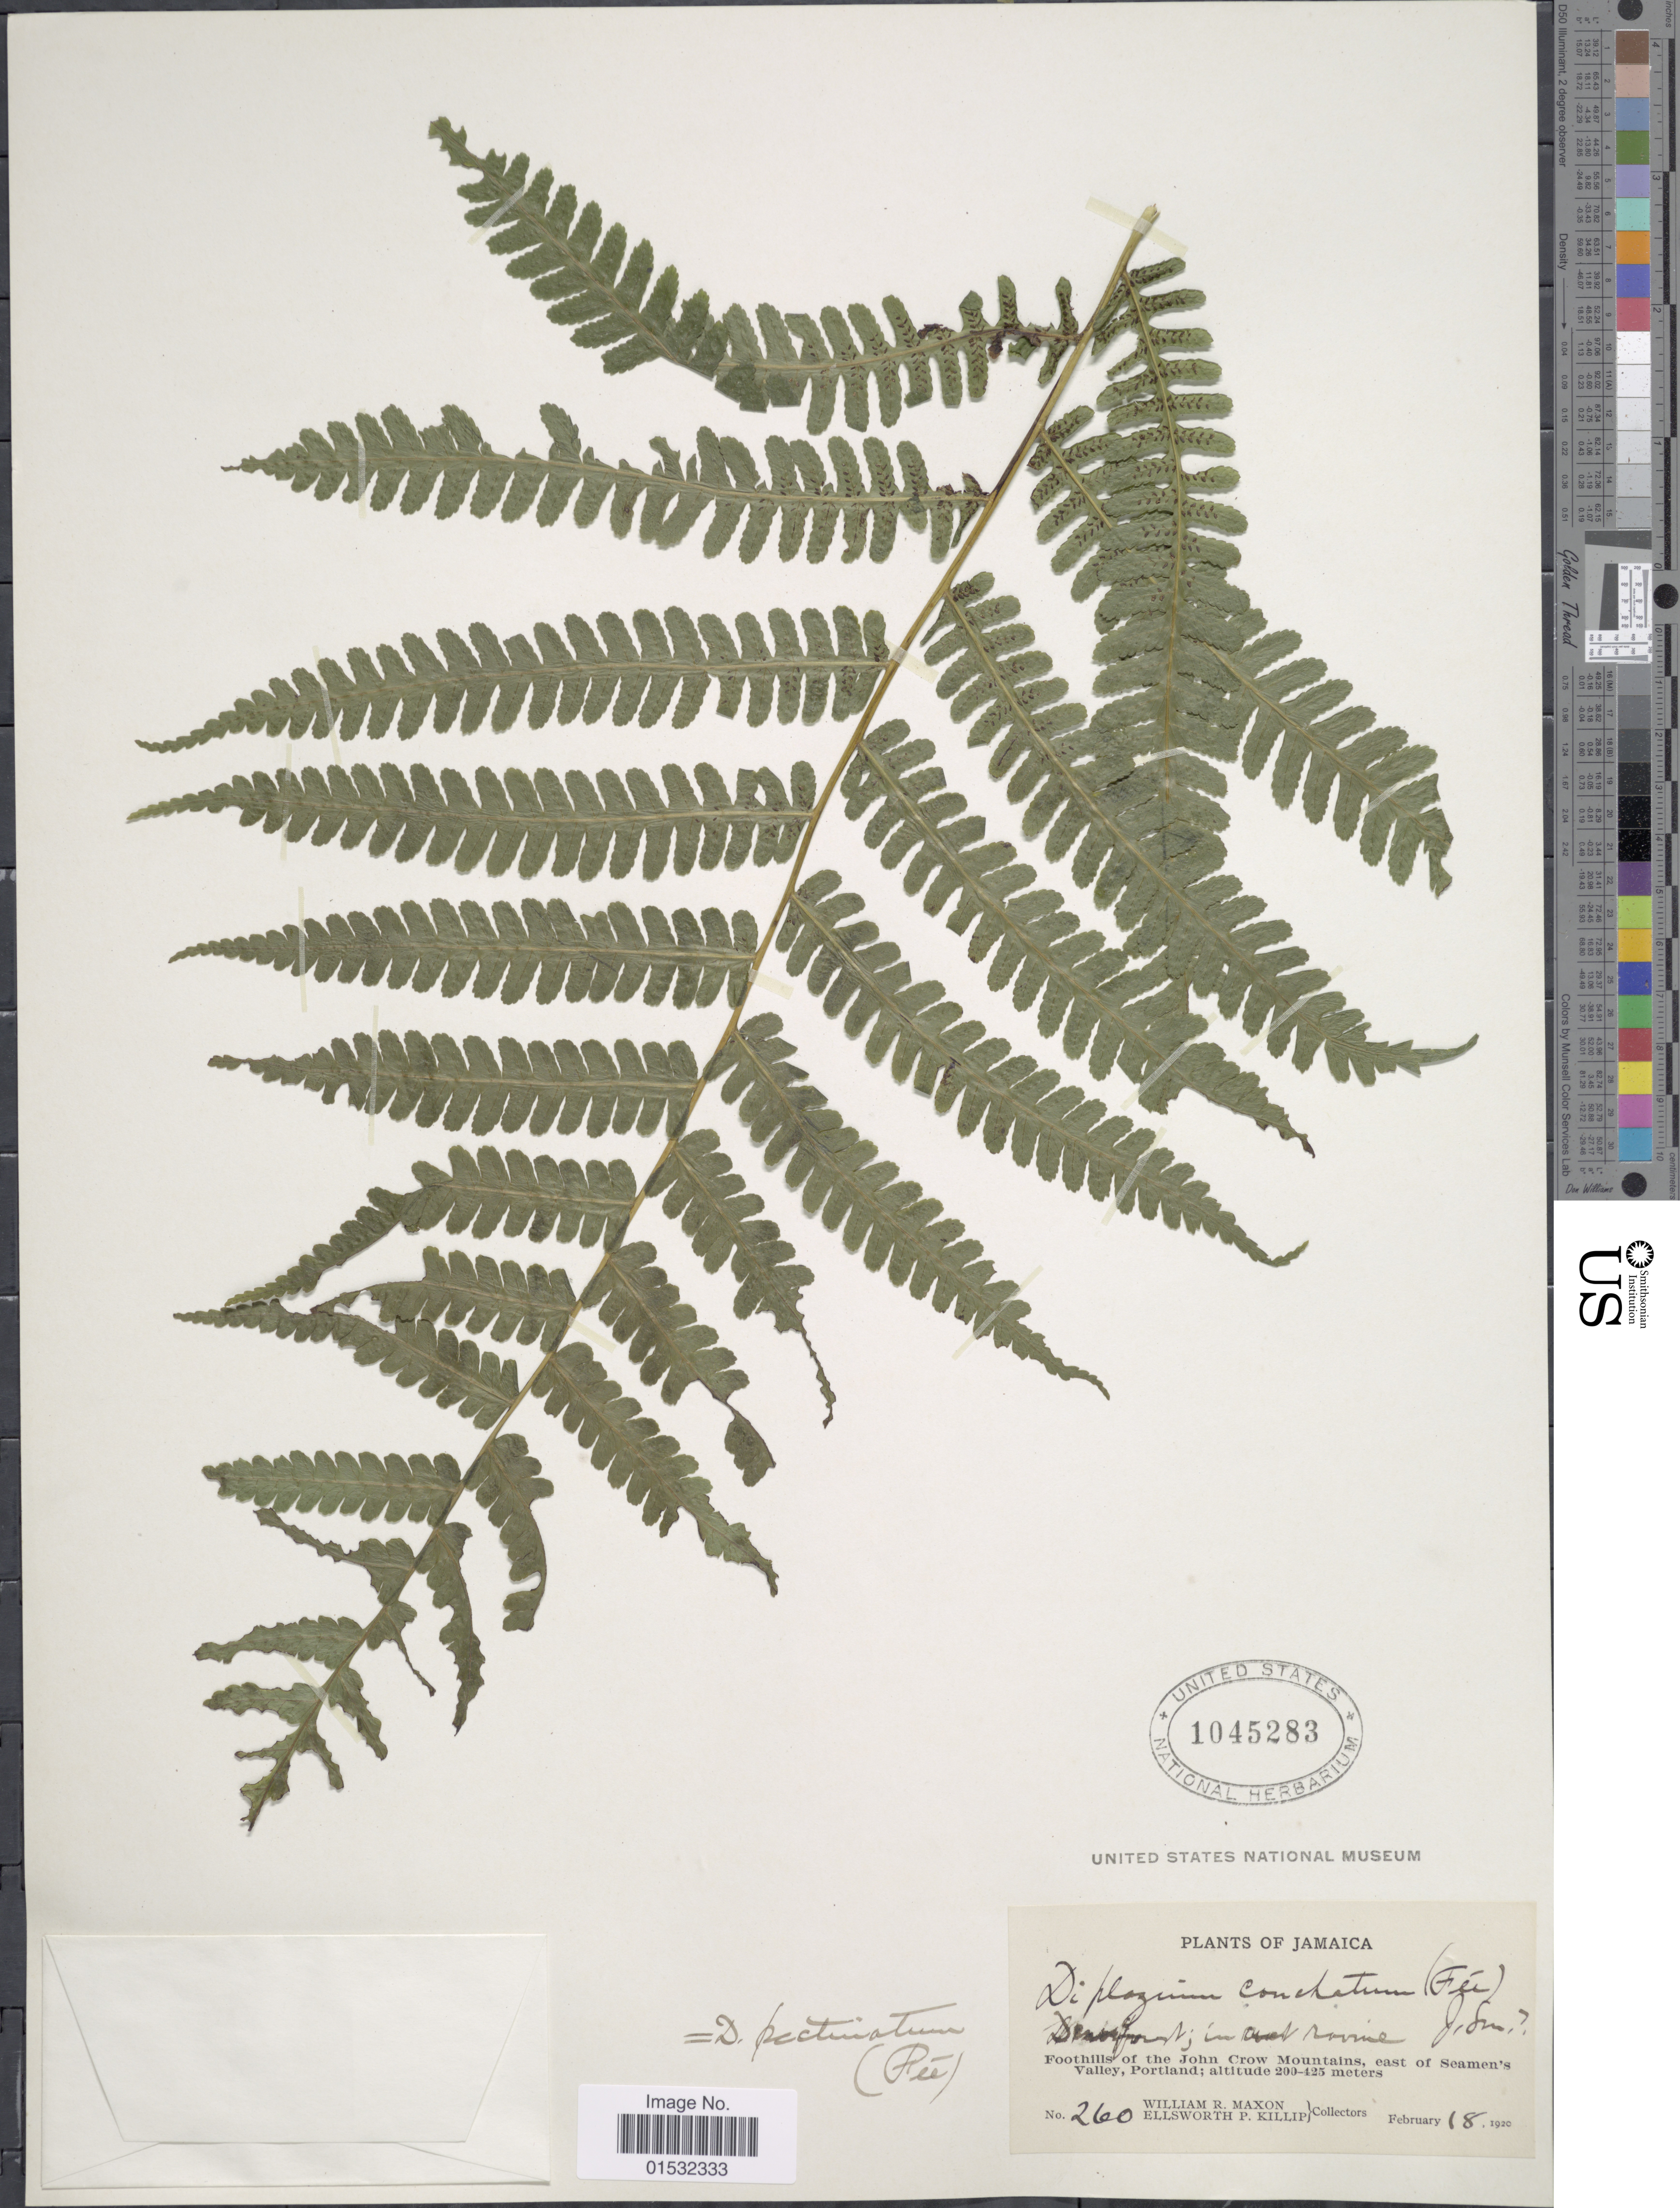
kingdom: Plantae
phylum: Tracheophyta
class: Polypodiopsida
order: Polypodiales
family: Athyriaceae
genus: Diplazium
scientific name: Diplazium pectinatum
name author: (Fée) C. Chr.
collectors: W. R. Maxon & E. P. Killip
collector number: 260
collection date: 1920-02-18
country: Jamaica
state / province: Portland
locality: Foothills of the John Crow Mountains, east of Seamen's Valley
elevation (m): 200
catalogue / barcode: US 1045283